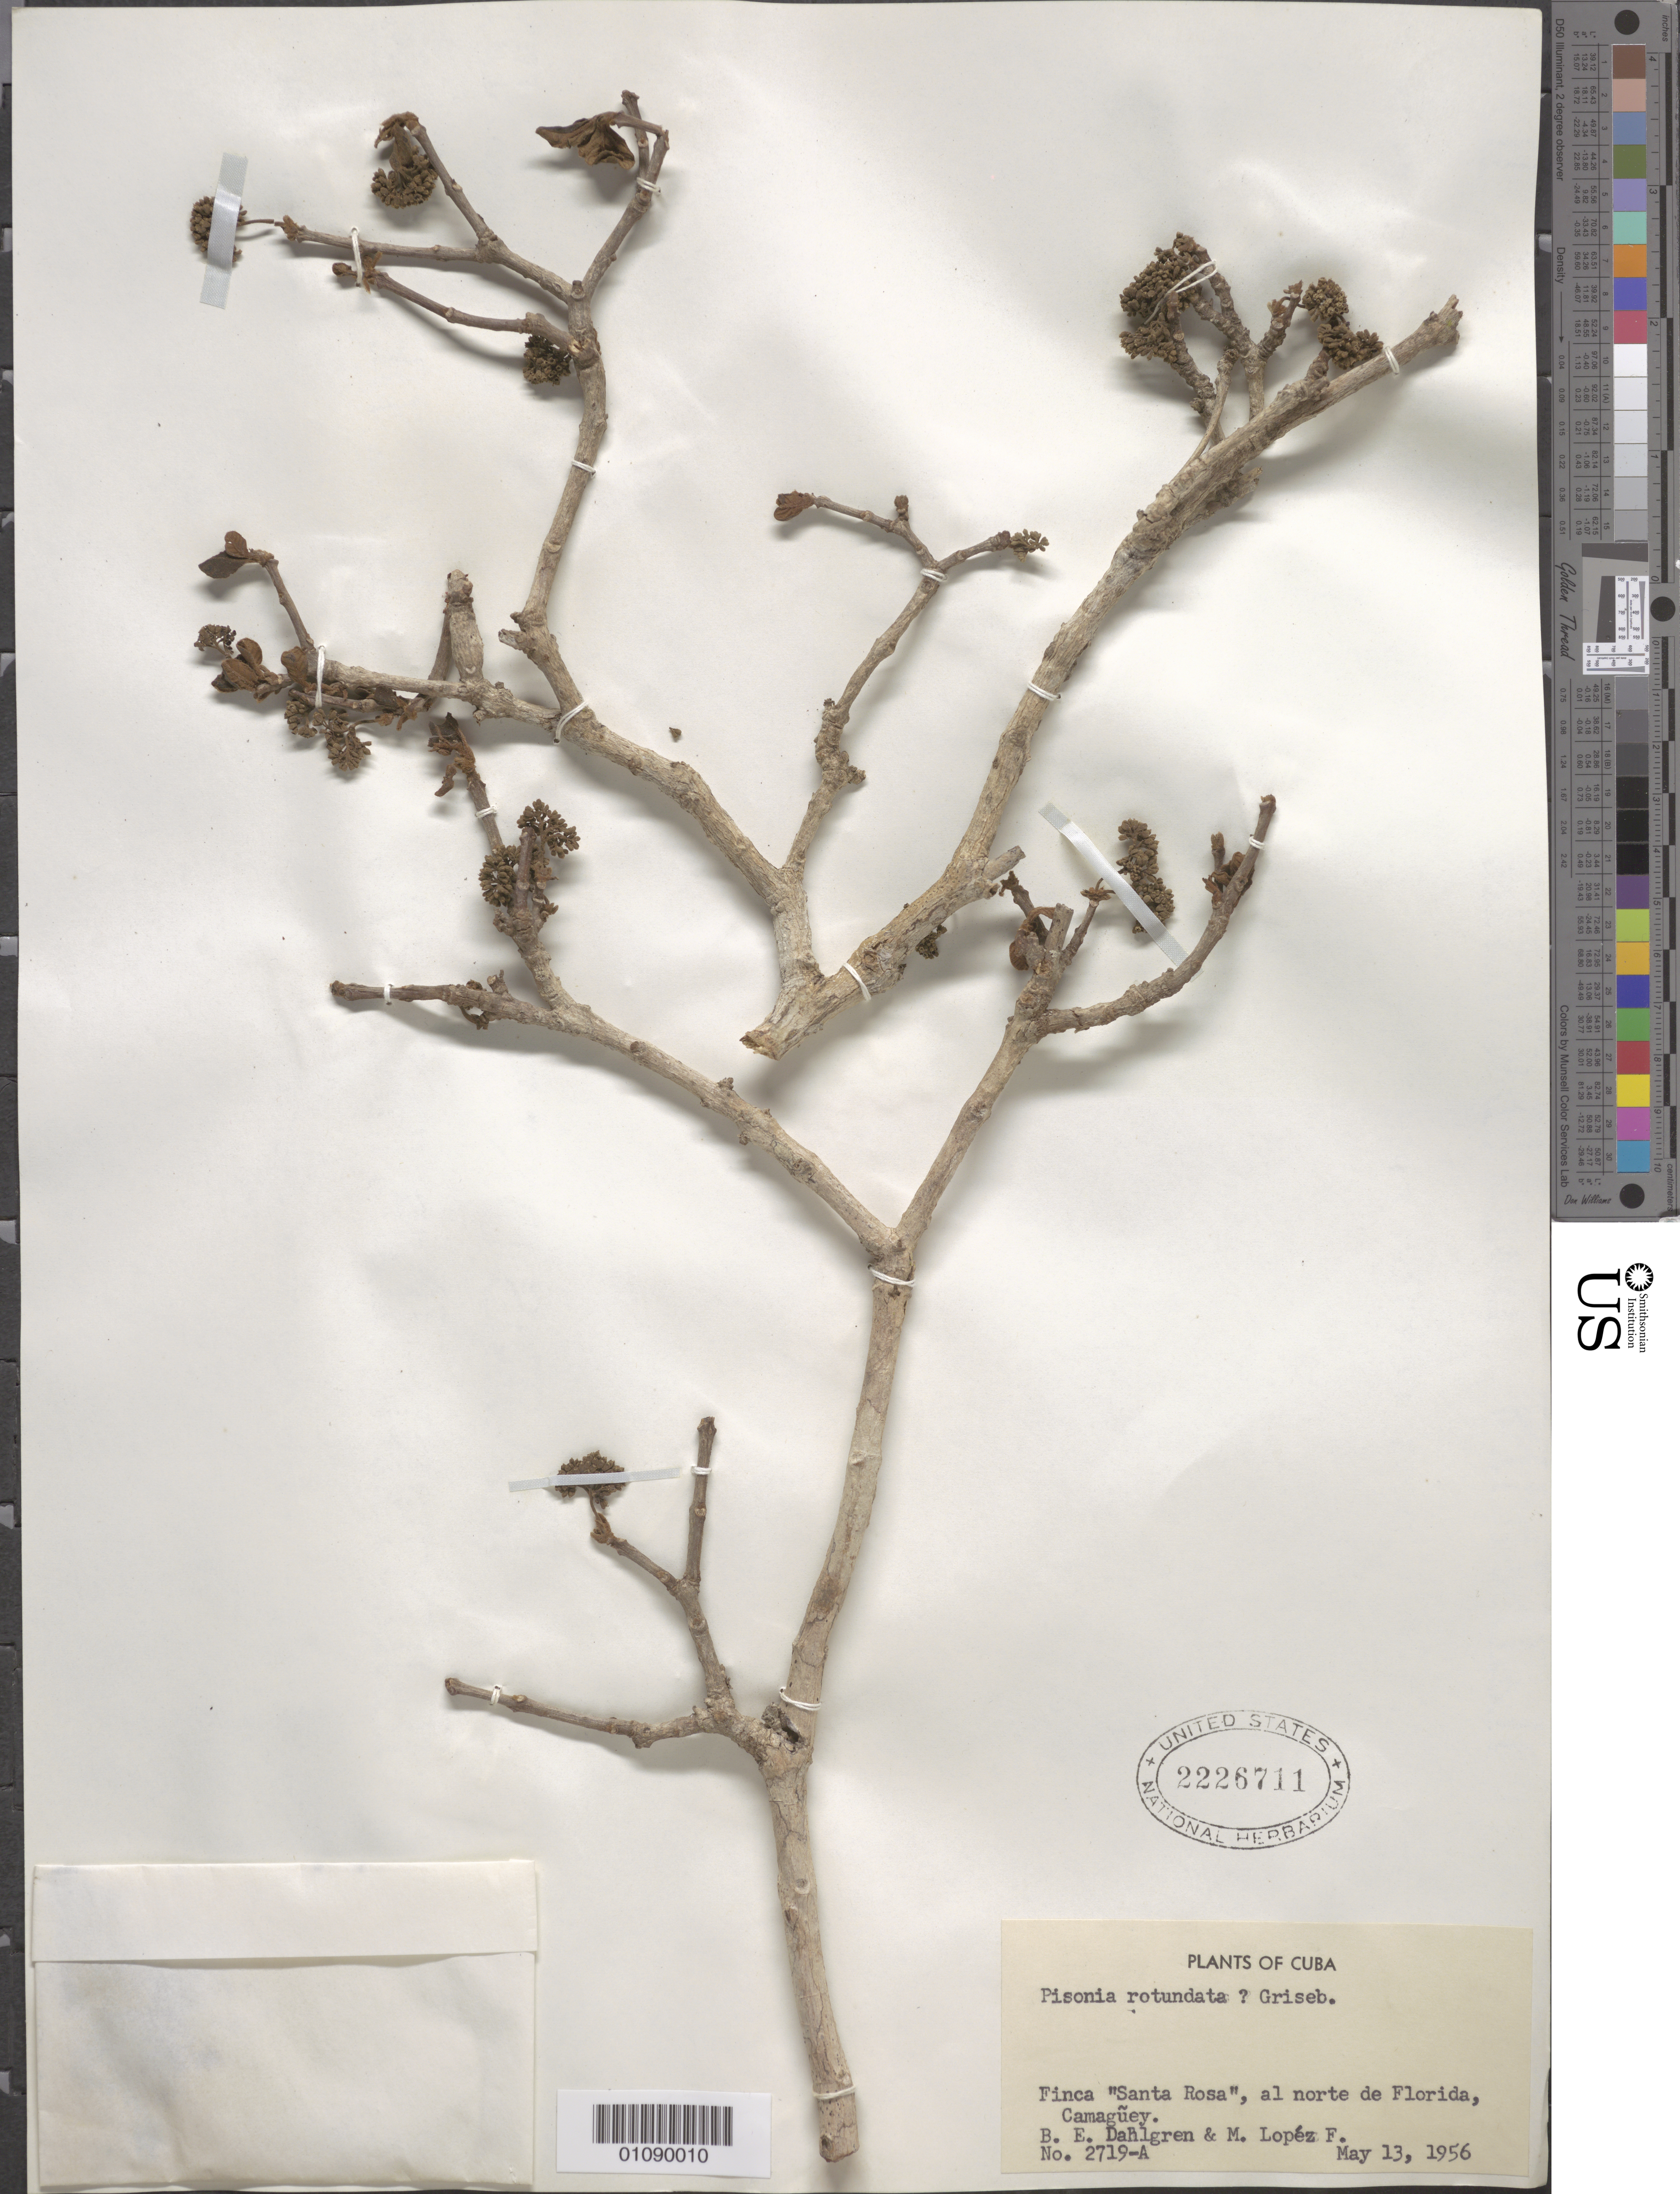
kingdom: Plantae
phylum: Tracheophyta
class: Magnoliopsida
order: Caryophyllales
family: Nyctaginaceae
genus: Pisonia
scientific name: Pisonia rotundata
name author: Griseb.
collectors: B. E. Dahlgren & M. López Figueiras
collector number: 2719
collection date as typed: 13 May 1956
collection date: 1956-05-13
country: Cuba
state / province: Camagüey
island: Cuba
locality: Camaguey, Finca "Santa Rosa", al norte de Florida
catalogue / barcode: US 2226711